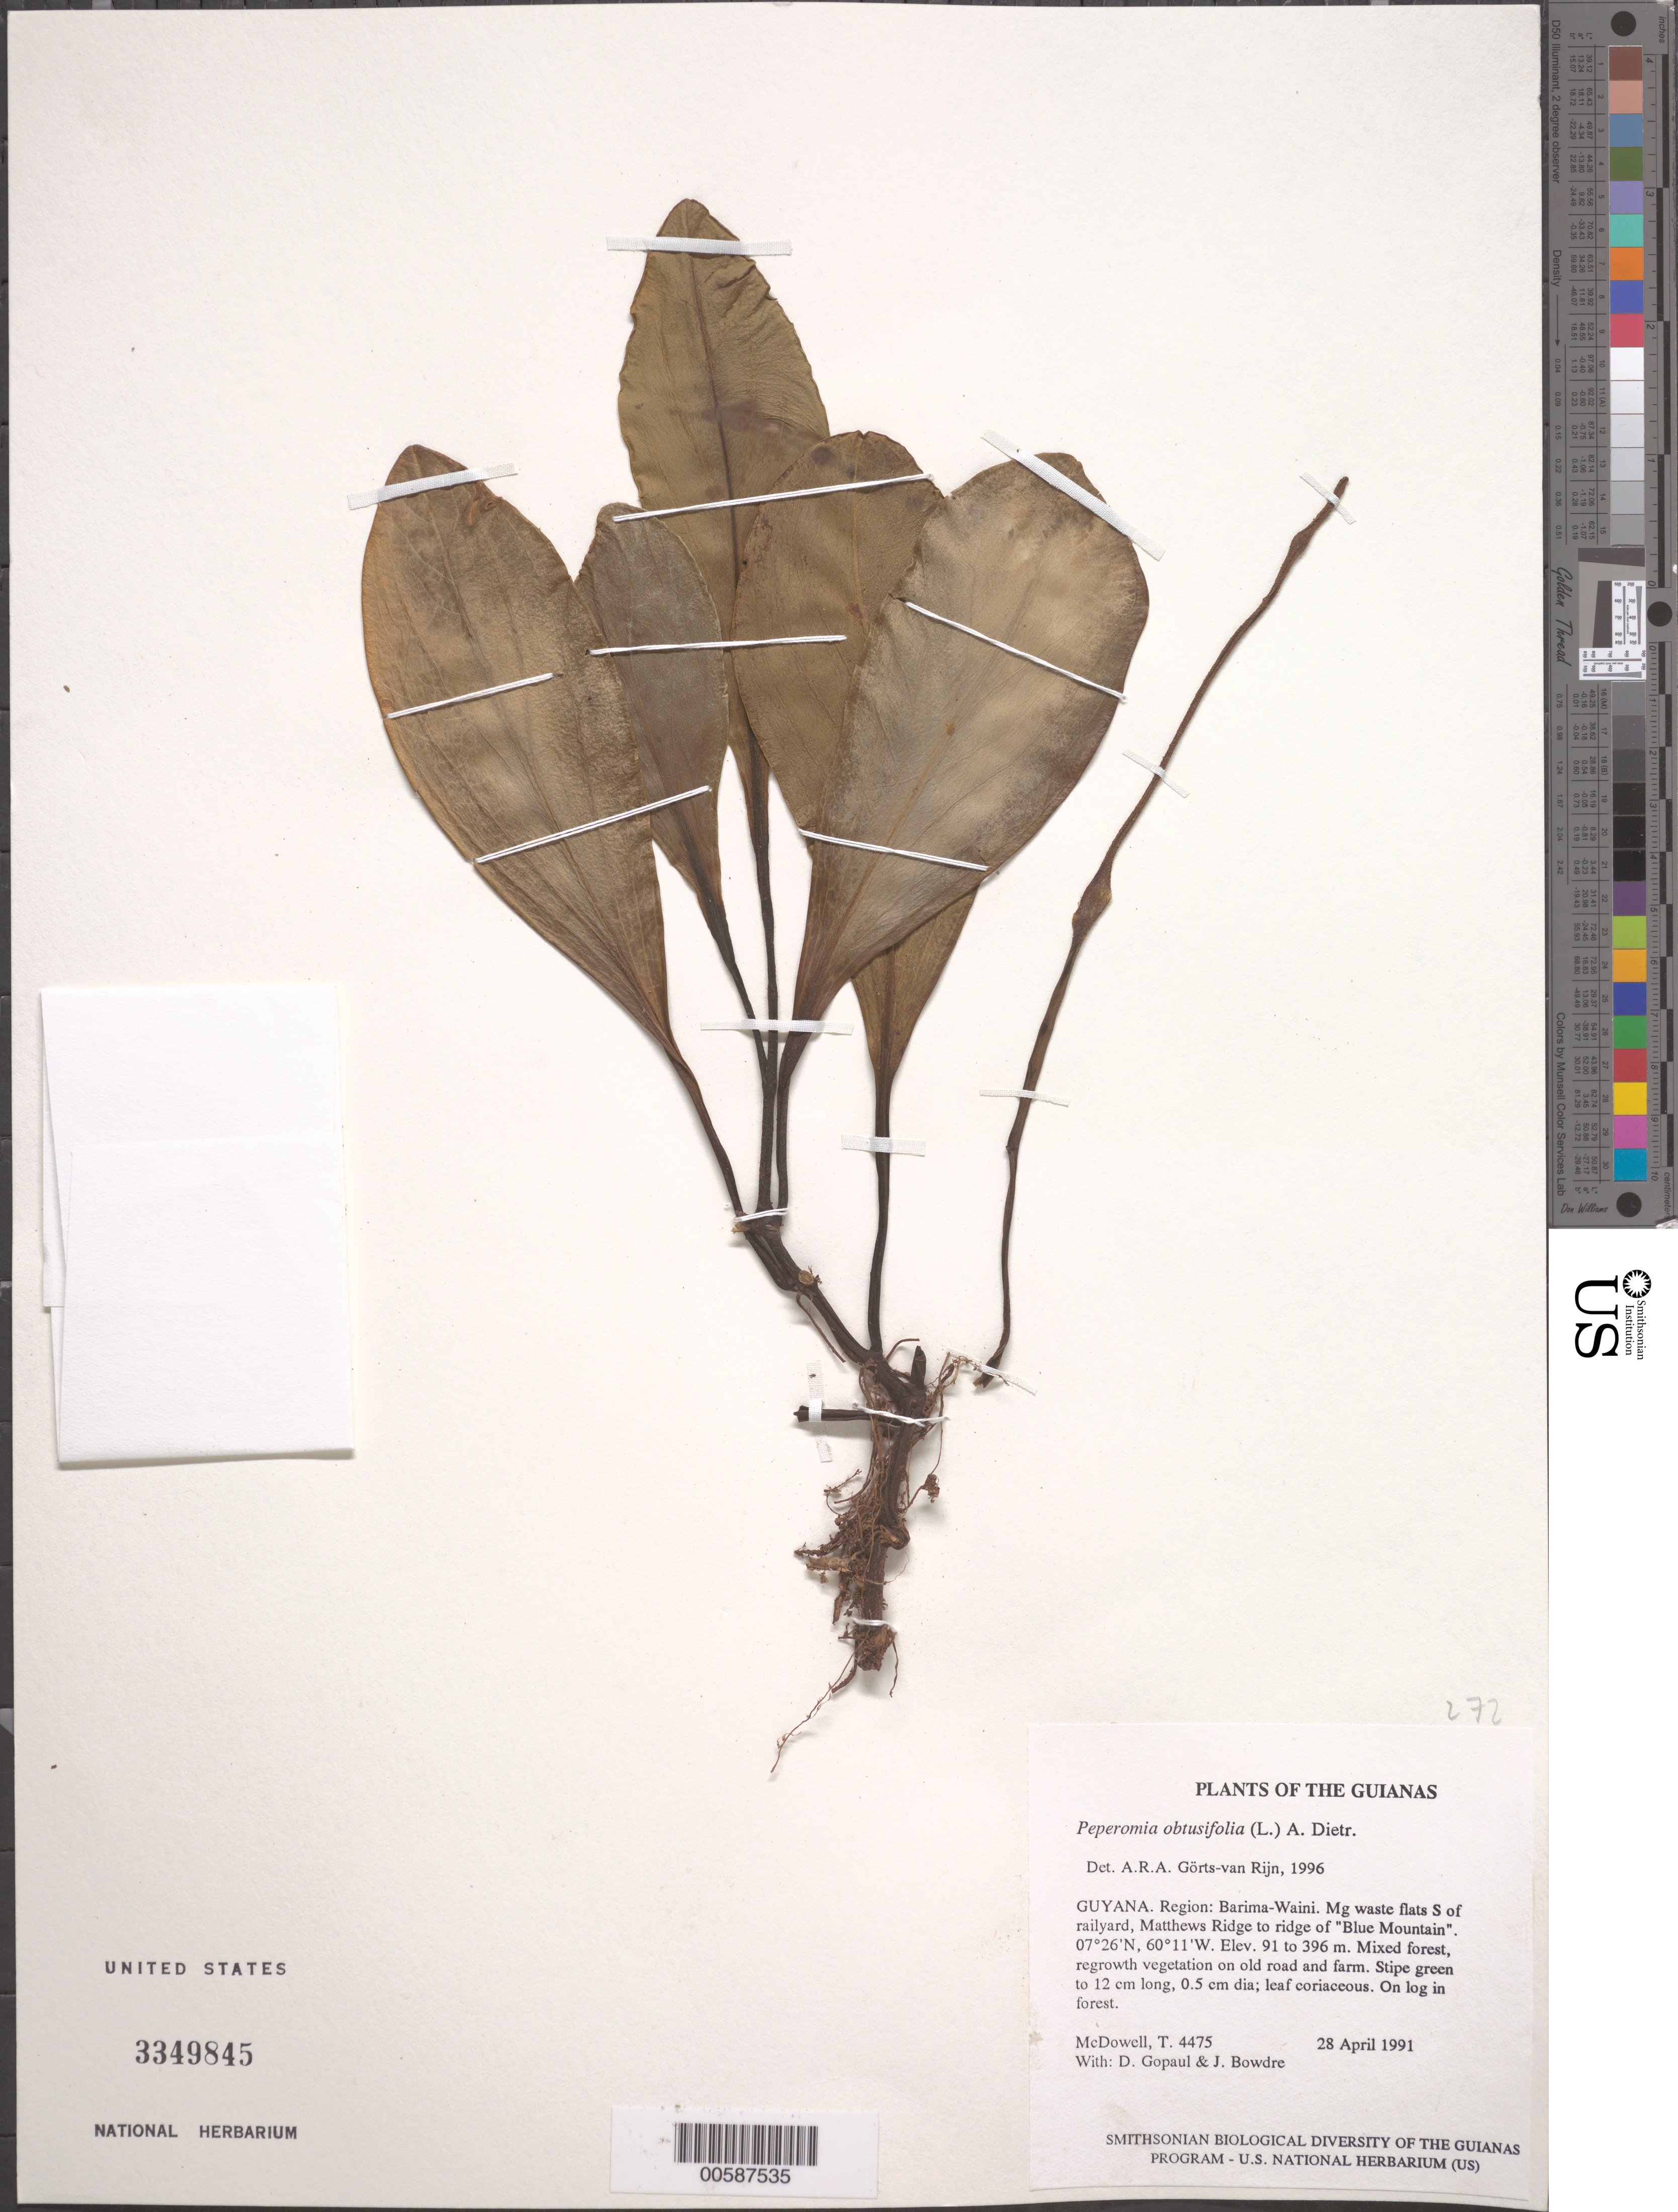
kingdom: Plantae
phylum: Tracheophyta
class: Magnoliopsida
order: Piperales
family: Piperaceae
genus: Peperomia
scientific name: Peperomia obtusifolia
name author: (L.) A. Dietr.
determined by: Görts-van Rijn, A. R. A.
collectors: T. McDowell, D. Gopaul & J. Bowdre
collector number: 4475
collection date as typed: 28 April 1991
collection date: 1991-04-28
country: Guyana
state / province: Barima-Waini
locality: Mg waste flats S of railyard, Matthews Ridge to ridge of "Blue Mountain"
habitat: Mixed forest, regrowth vegetation on old road and farm. On log in forest.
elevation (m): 91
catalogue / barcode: US 3349845